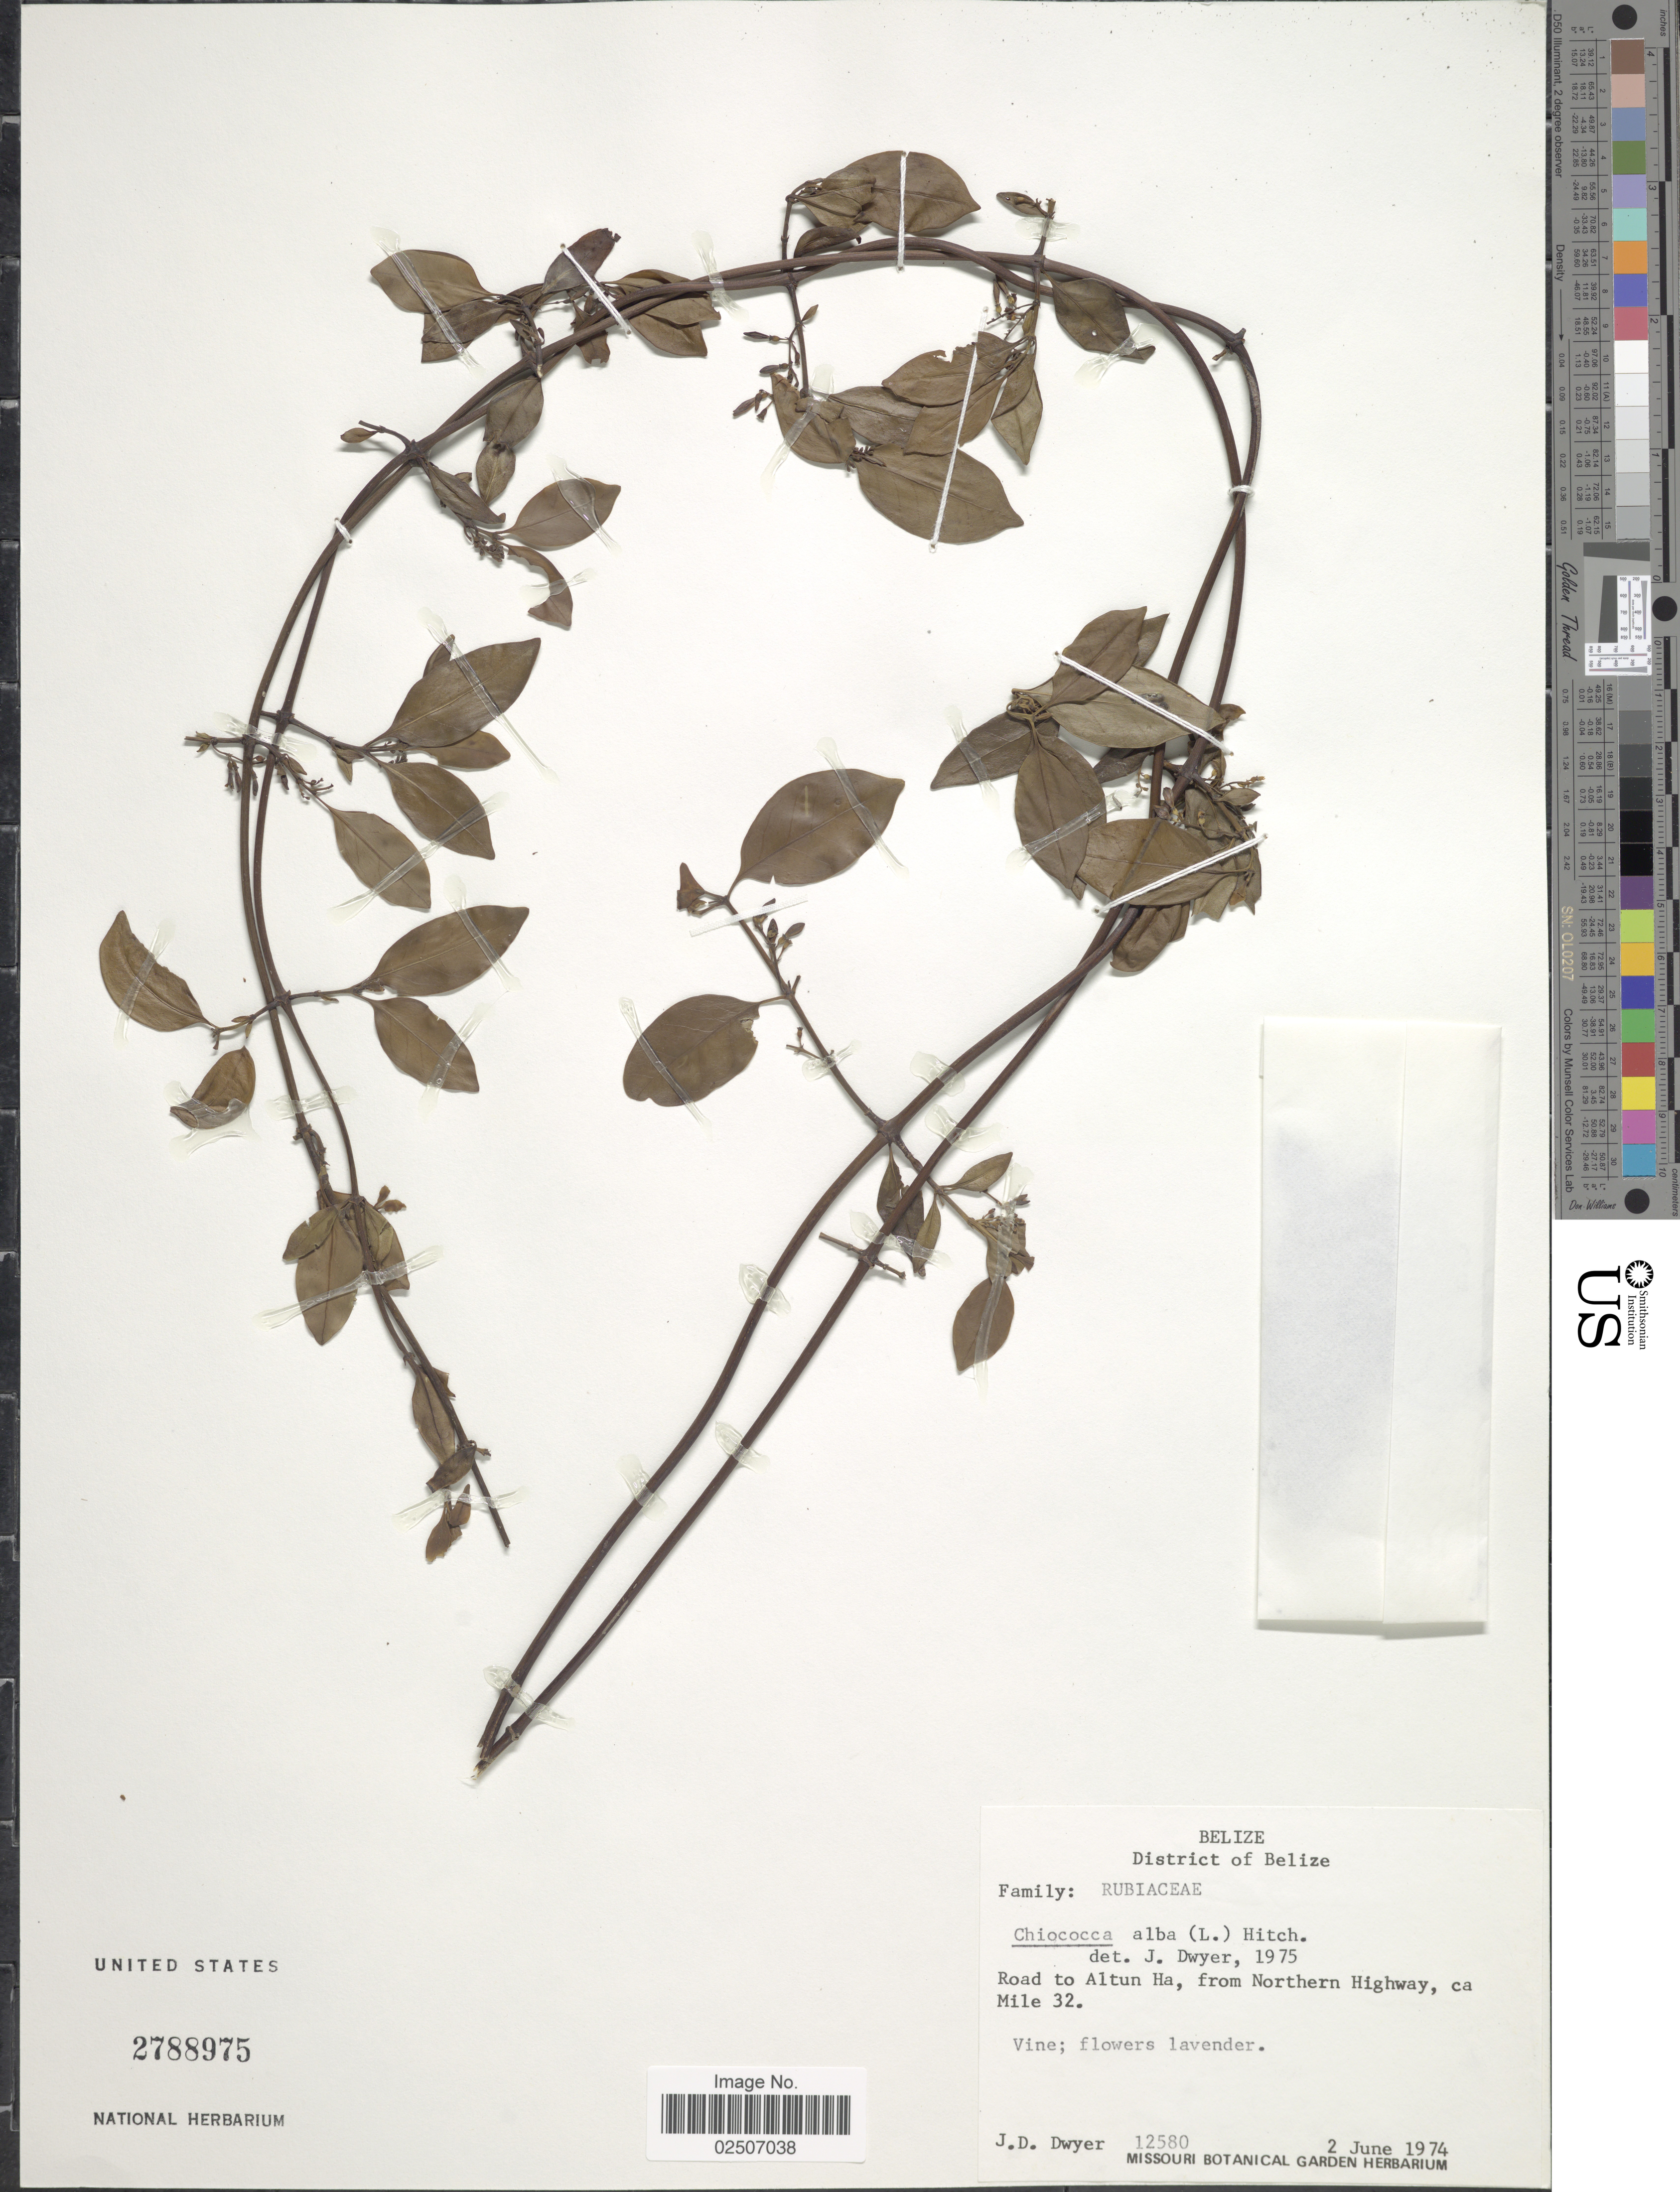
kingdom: Plantae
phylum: Tracheophyta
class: Magnoliopsida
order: Gentianales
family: Rubiaceae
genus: Chiococca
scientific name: Chiococca alba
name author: (L.) Hitchc.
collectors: J. D. Dwyer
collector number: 12580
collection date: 1974-06-02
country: Belize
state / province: Belize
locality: District of Belize. Road to Altun Ha, from Northern Highway, ca Mile 32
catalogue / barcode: US 2788975